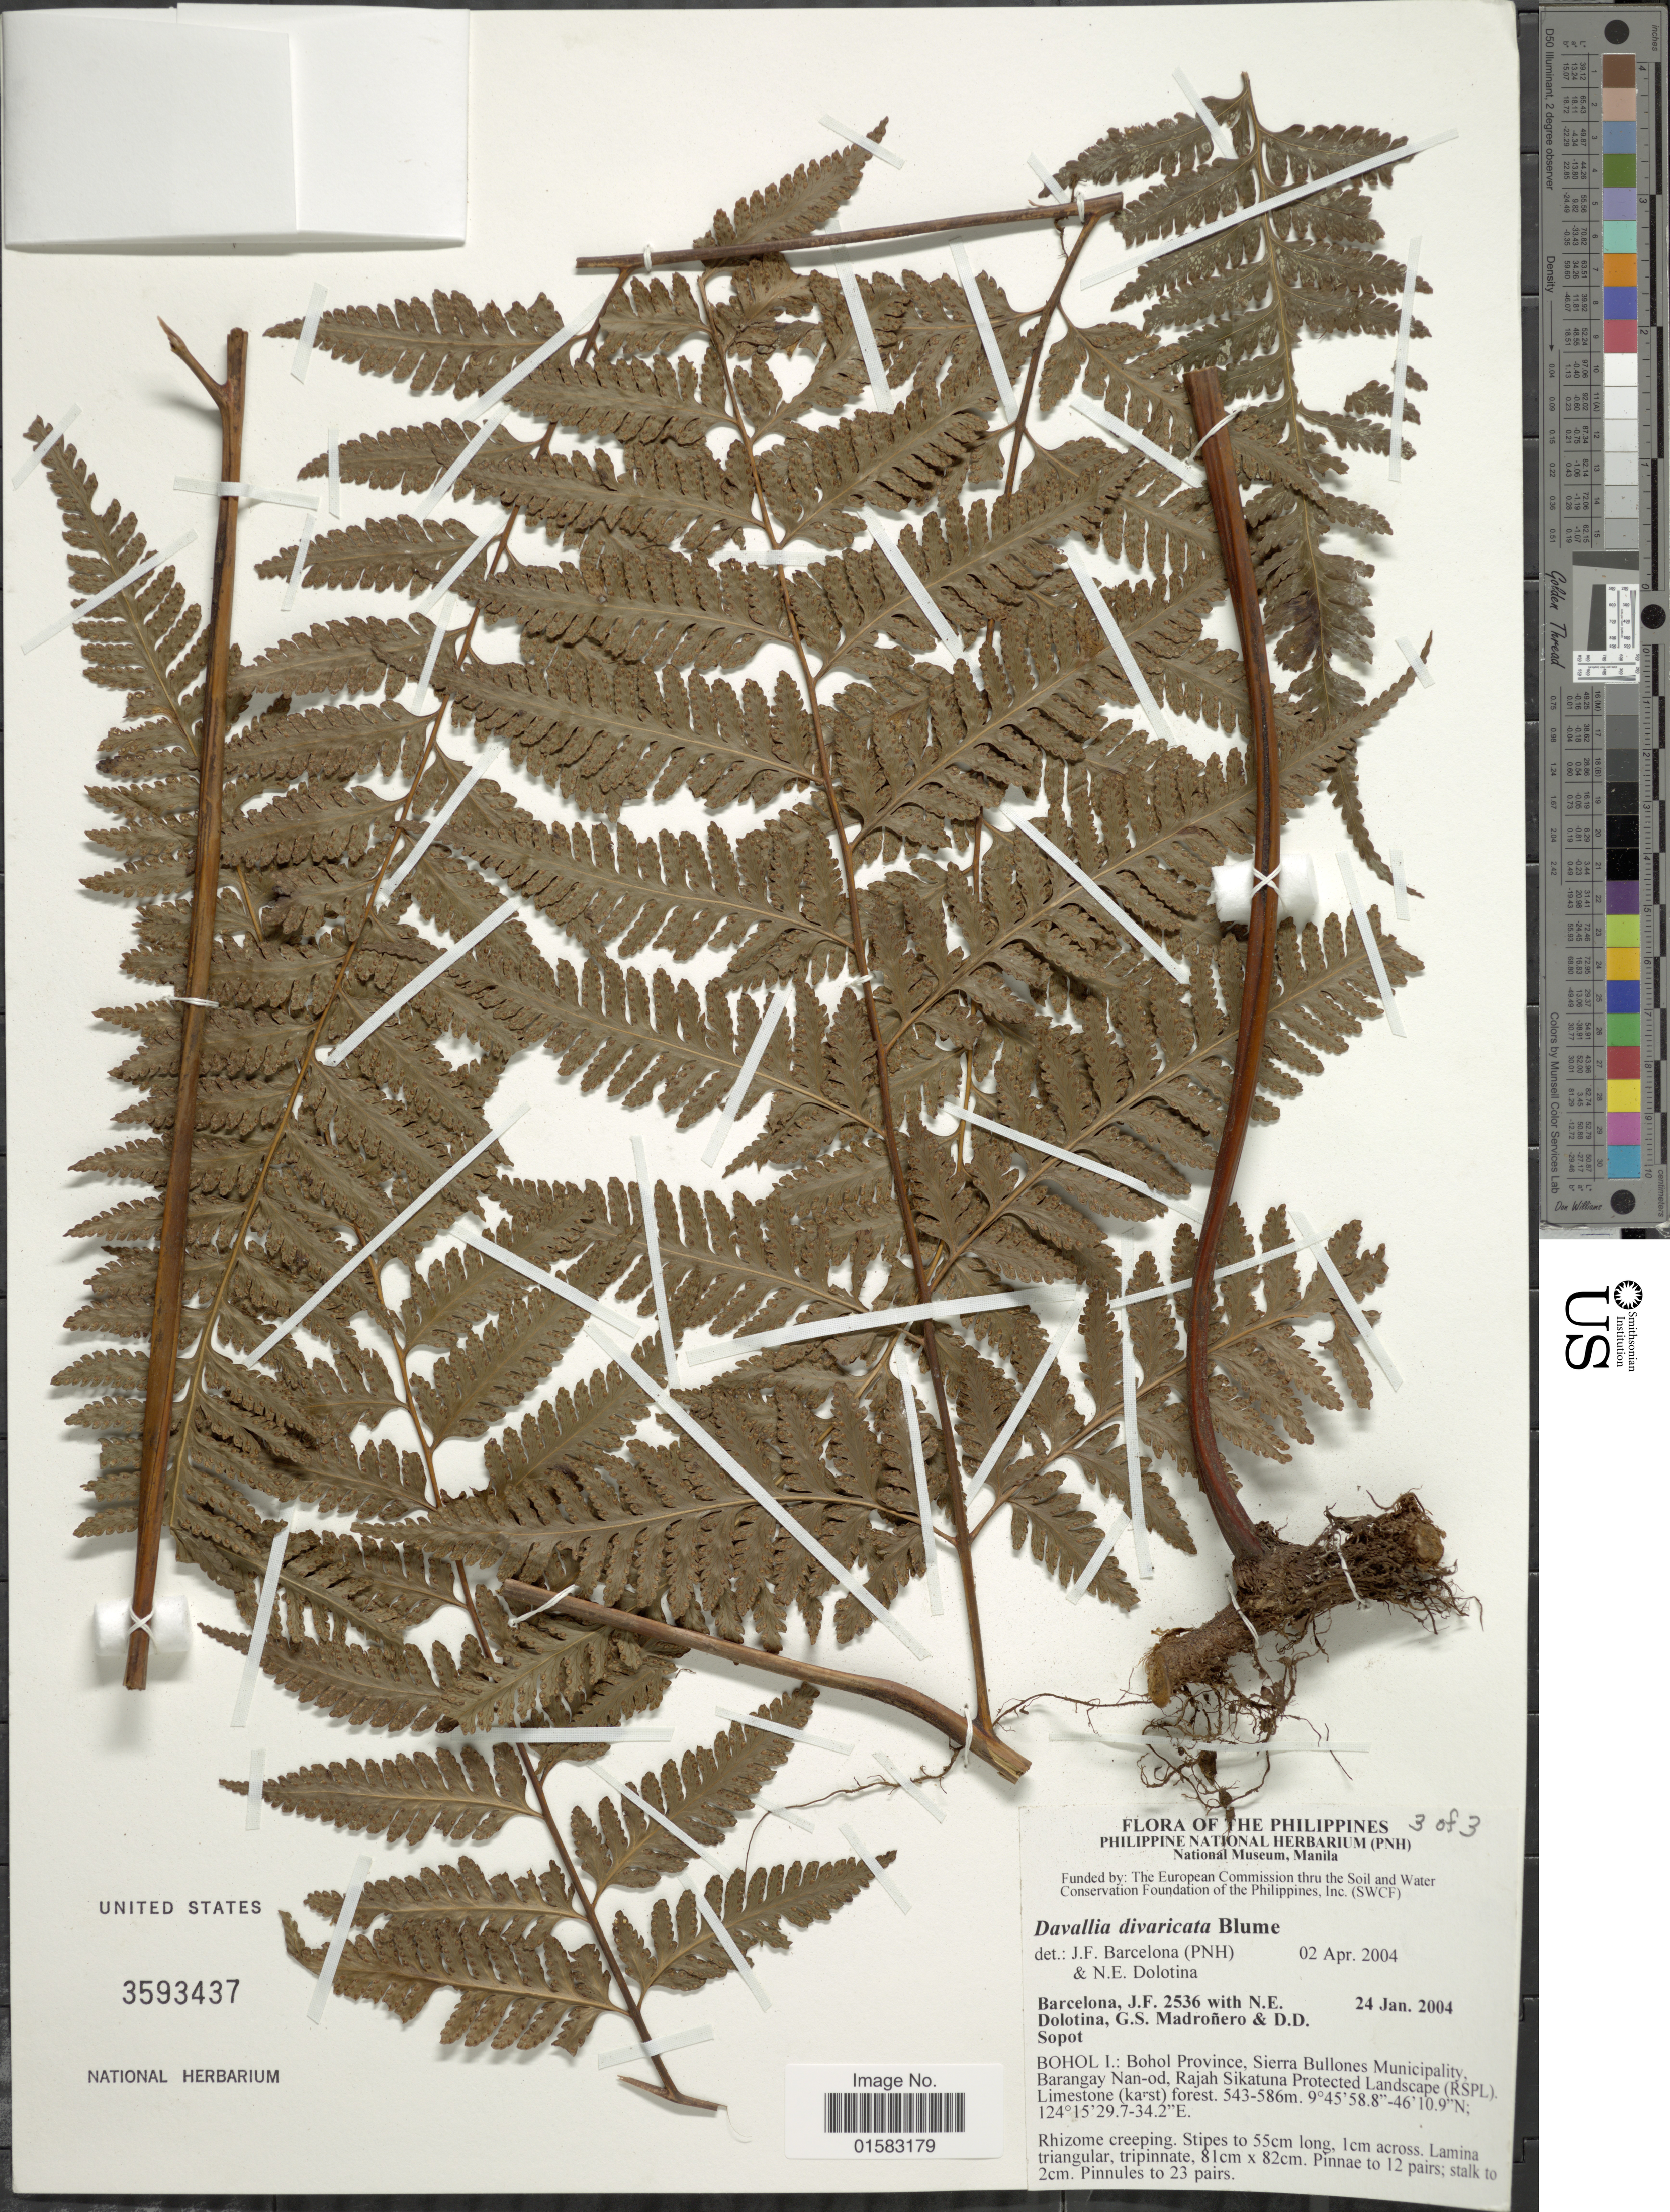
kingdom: Plantae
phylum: Tracheophyta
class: Polypodiopsida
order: Polypodiales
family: Davalliaceae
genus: Davallia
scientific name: Davallia divaricata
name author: Blume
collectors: J. F. Barcelona, N. Dolotina, G. Madroñero & D. Sopot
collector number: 2536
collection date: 2004-01-24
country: Philippines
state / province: Central Visayas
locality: Bohol Province, Sierra Bullones Municipality, Barangay Nan-od, Rajah Sikatuna Protected Lanscape (RSLP)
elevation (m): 543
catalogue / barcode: US 3593437